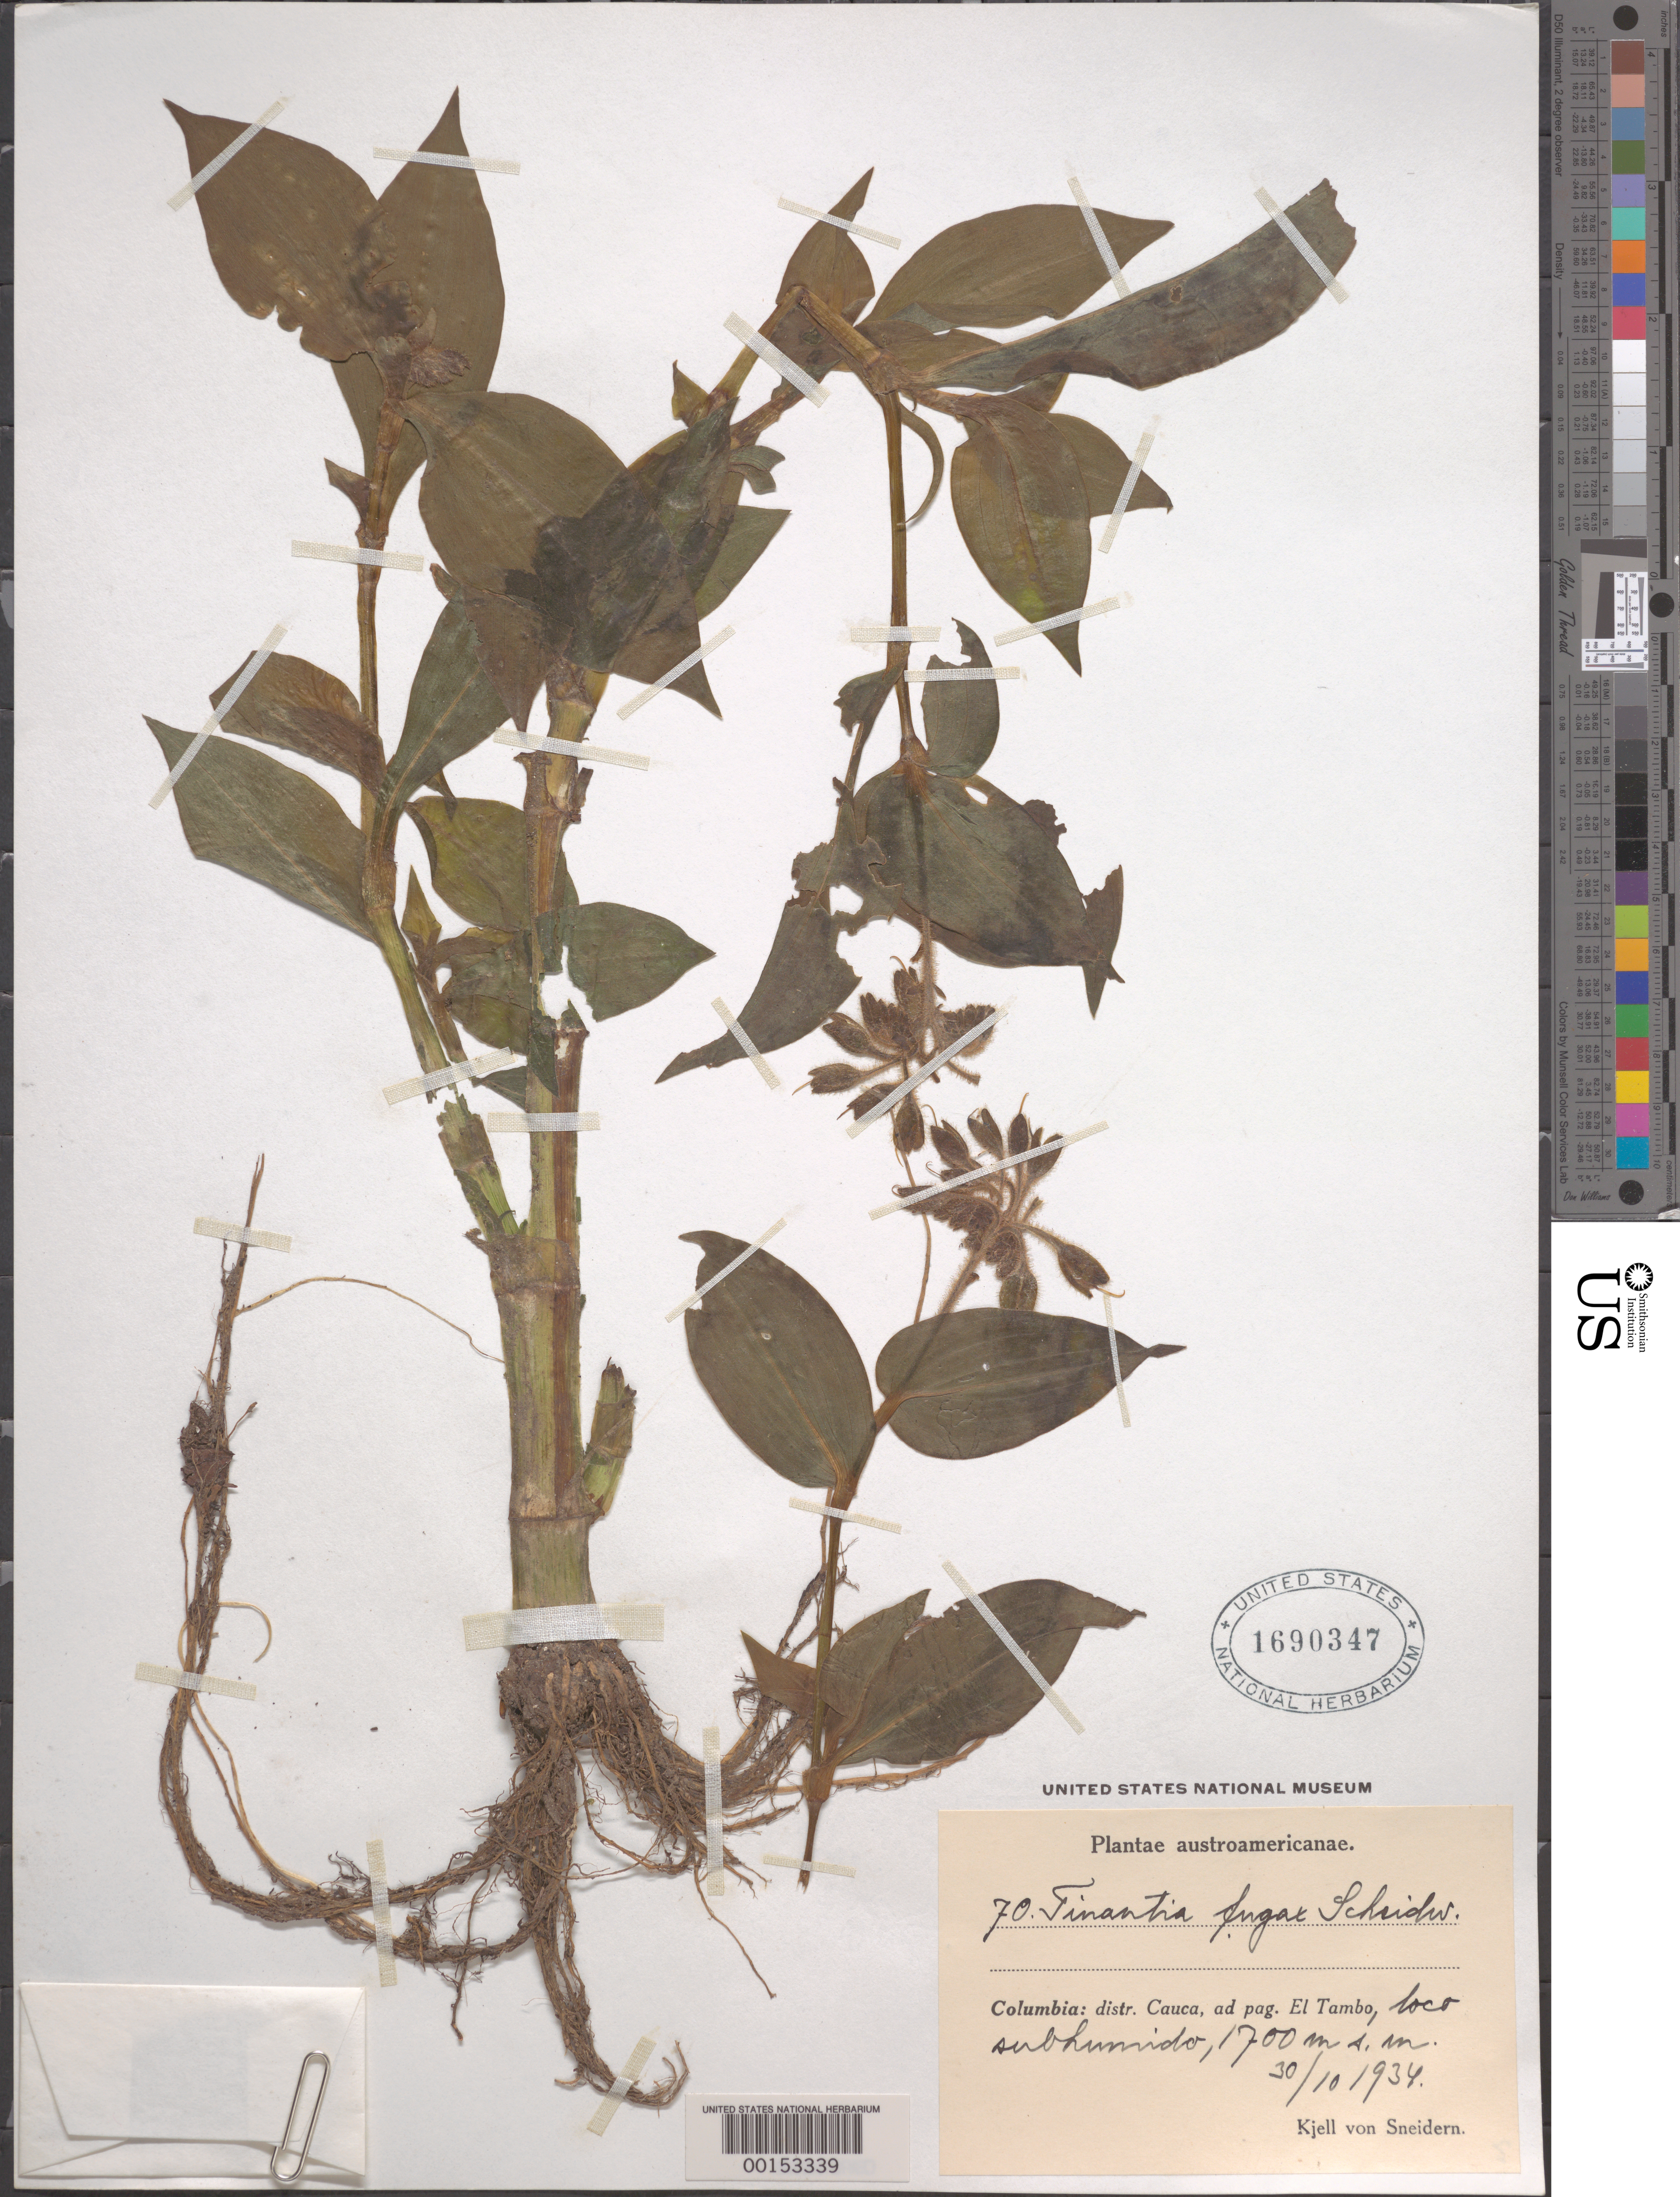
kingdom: Plantae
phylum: Tracheophyta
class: Liliopsida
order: Commelinales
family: Commelinaceae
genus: Tinantia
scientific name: Tinantia erecta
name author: (Jacq.) Fenzl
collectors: K. von Sneidern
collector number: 70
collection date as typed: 30 Oct 1934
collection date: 1934-10-30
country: Colombia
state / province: Cauca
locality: El Tambo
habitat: Moist soil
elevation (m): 1700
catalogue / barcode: US 1690347